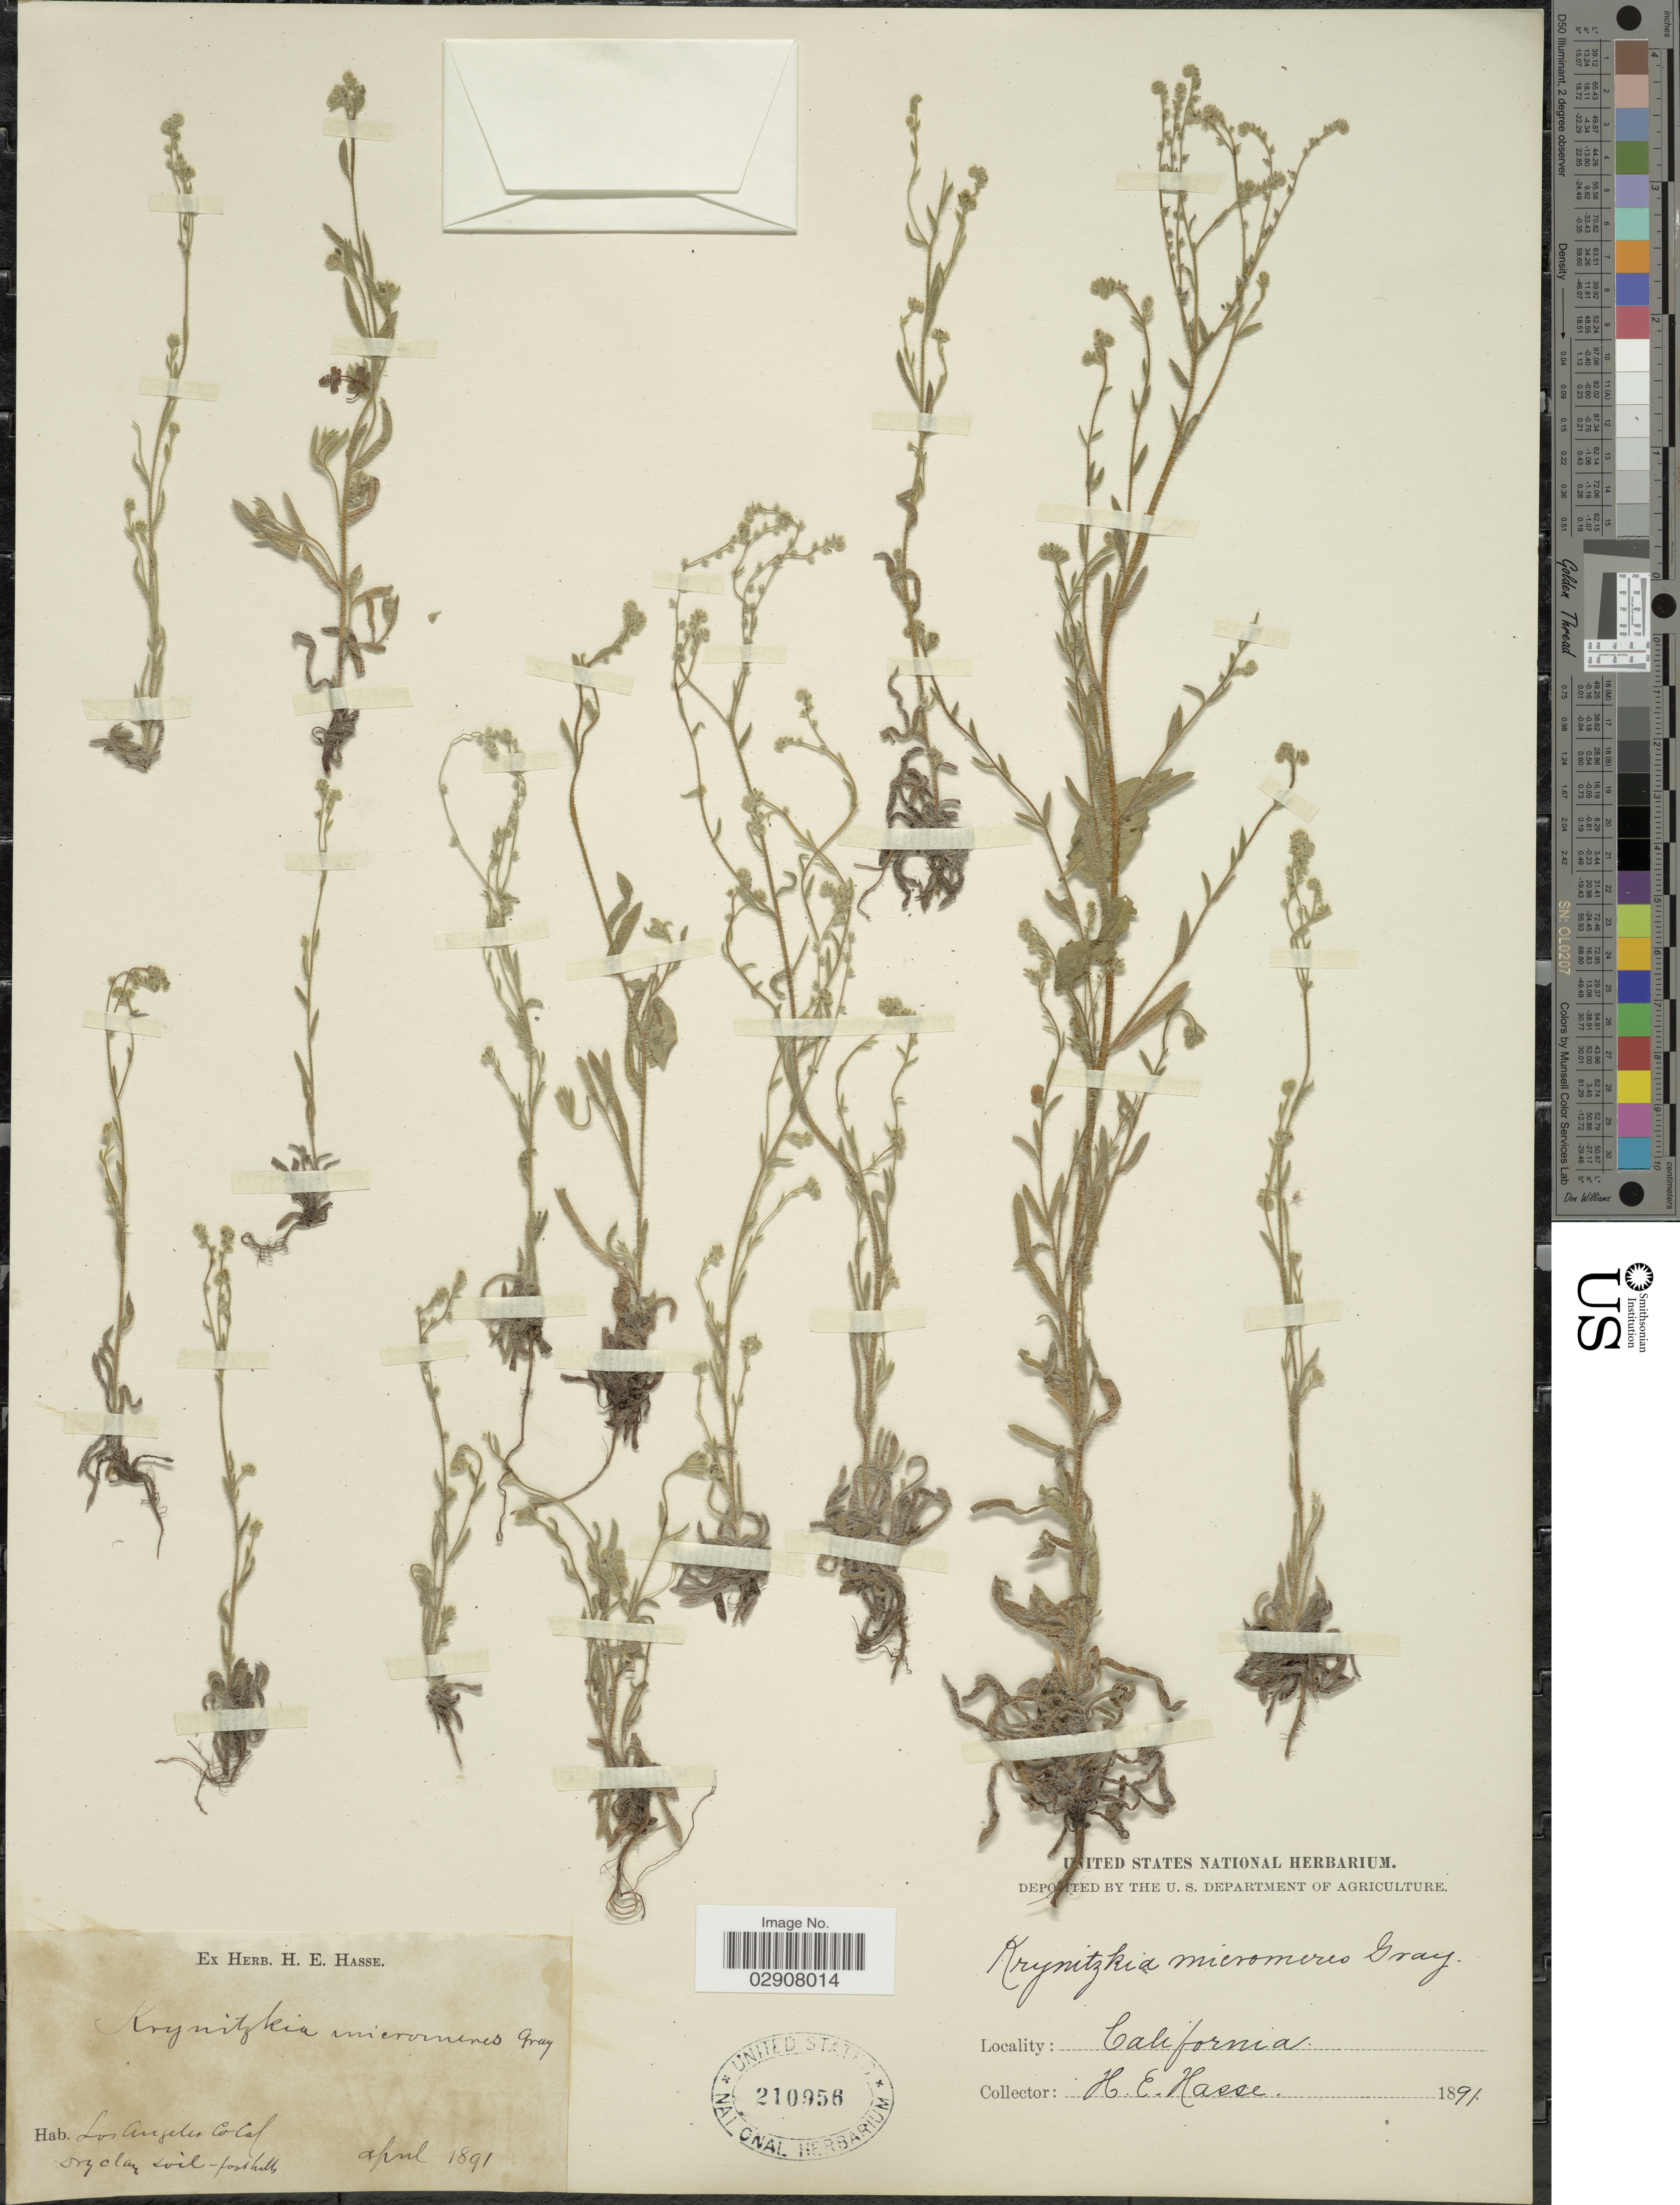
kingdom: Plantae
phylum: Tracheophyta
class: Magnoliopsida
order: Boraginales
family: Boraginaceae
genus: Cryptantha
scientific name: Cryptantha micromeres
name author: (A. Gray) S.W. Greene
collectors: H. E. Hasse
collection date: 1891-04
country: United States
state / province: California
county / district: Los Angeles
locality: Los Angeles Co.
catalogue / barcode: US 210956